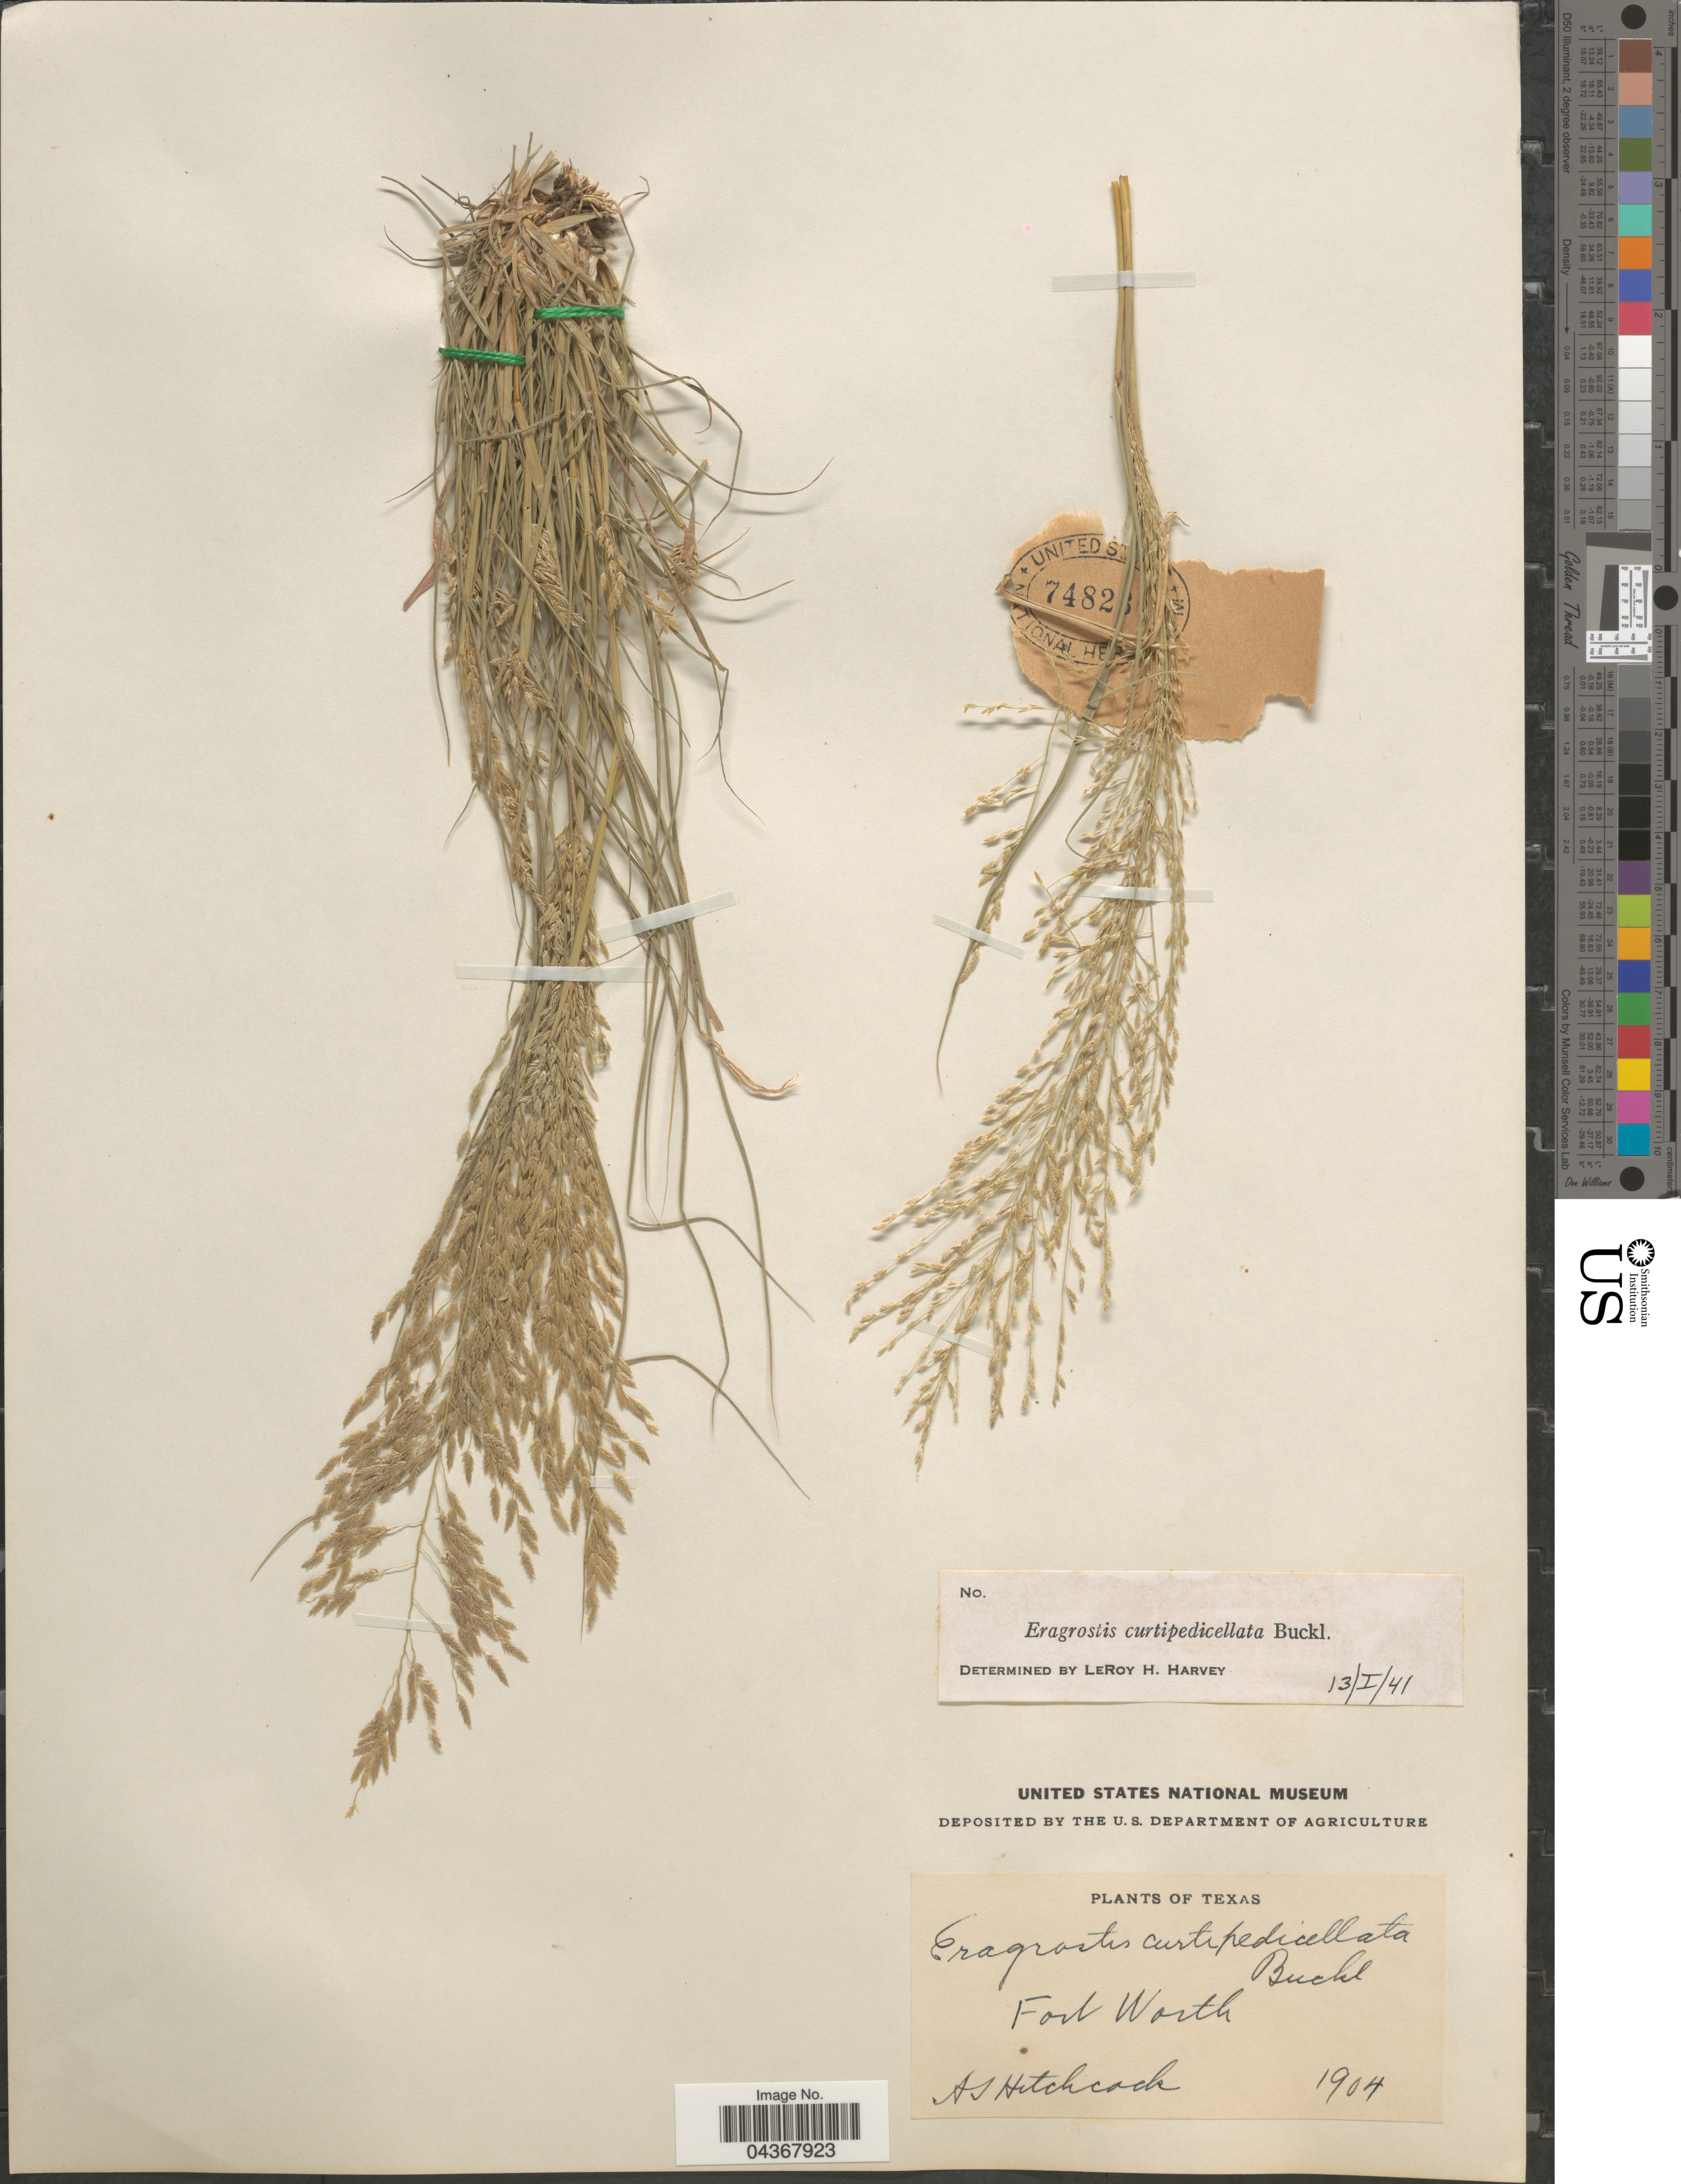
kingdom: Plantae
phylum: Tracheophyta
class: Liliopsida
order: Poales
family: Poaceae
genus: Eragrostis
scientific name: Eragrostis curtipedicellata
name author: Buckley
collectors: A. S. Hitchcock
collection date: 1904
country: United States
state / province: Texas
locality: Fort Worth.